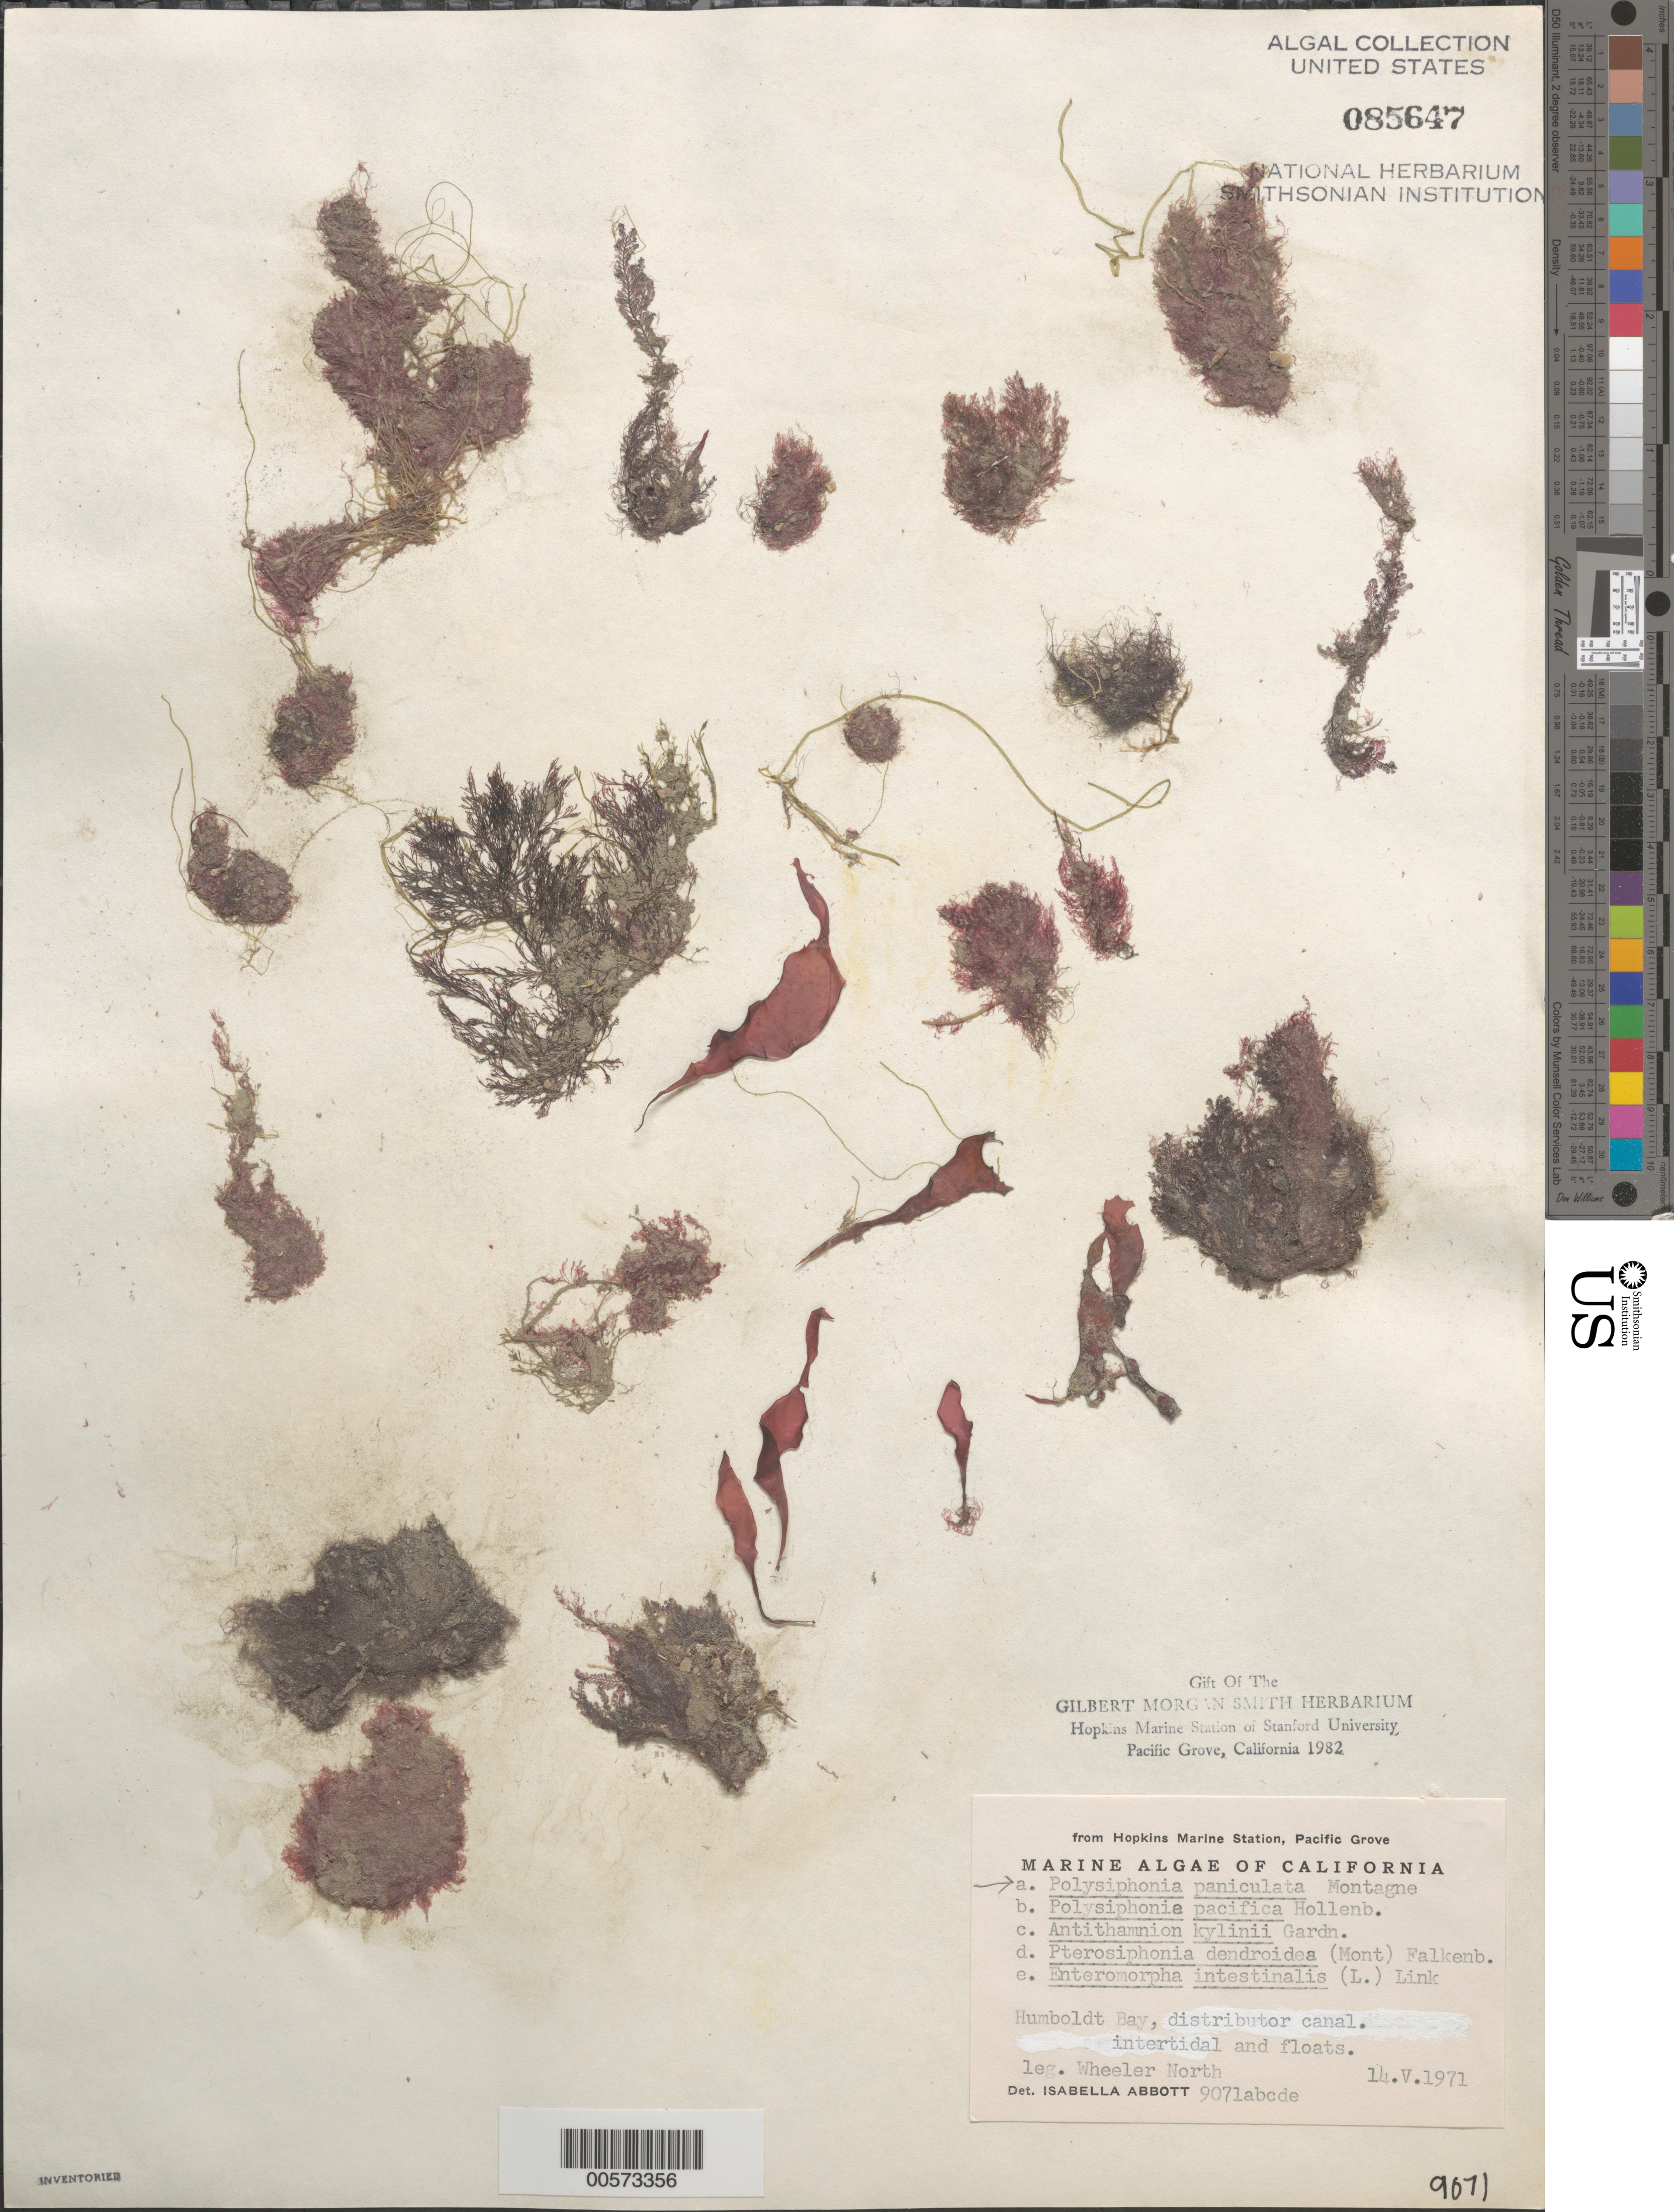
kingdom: Plantae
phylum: Rhodophyta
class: Florideophyceae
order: Ceramiales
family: Rhodomelaceae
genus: Eutrichosiphonia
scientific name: Eutrichosiphonia paniculata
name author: (Mont.) D.E.Bustamante & T.O. Cho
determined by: Algae name updating Project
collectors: W. North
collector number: IAA 9071a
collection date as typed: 14 May 1971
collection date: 1971-05-14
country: United States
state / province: California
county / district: Humboldt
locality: Humboldt Bay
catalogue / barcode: US 85647